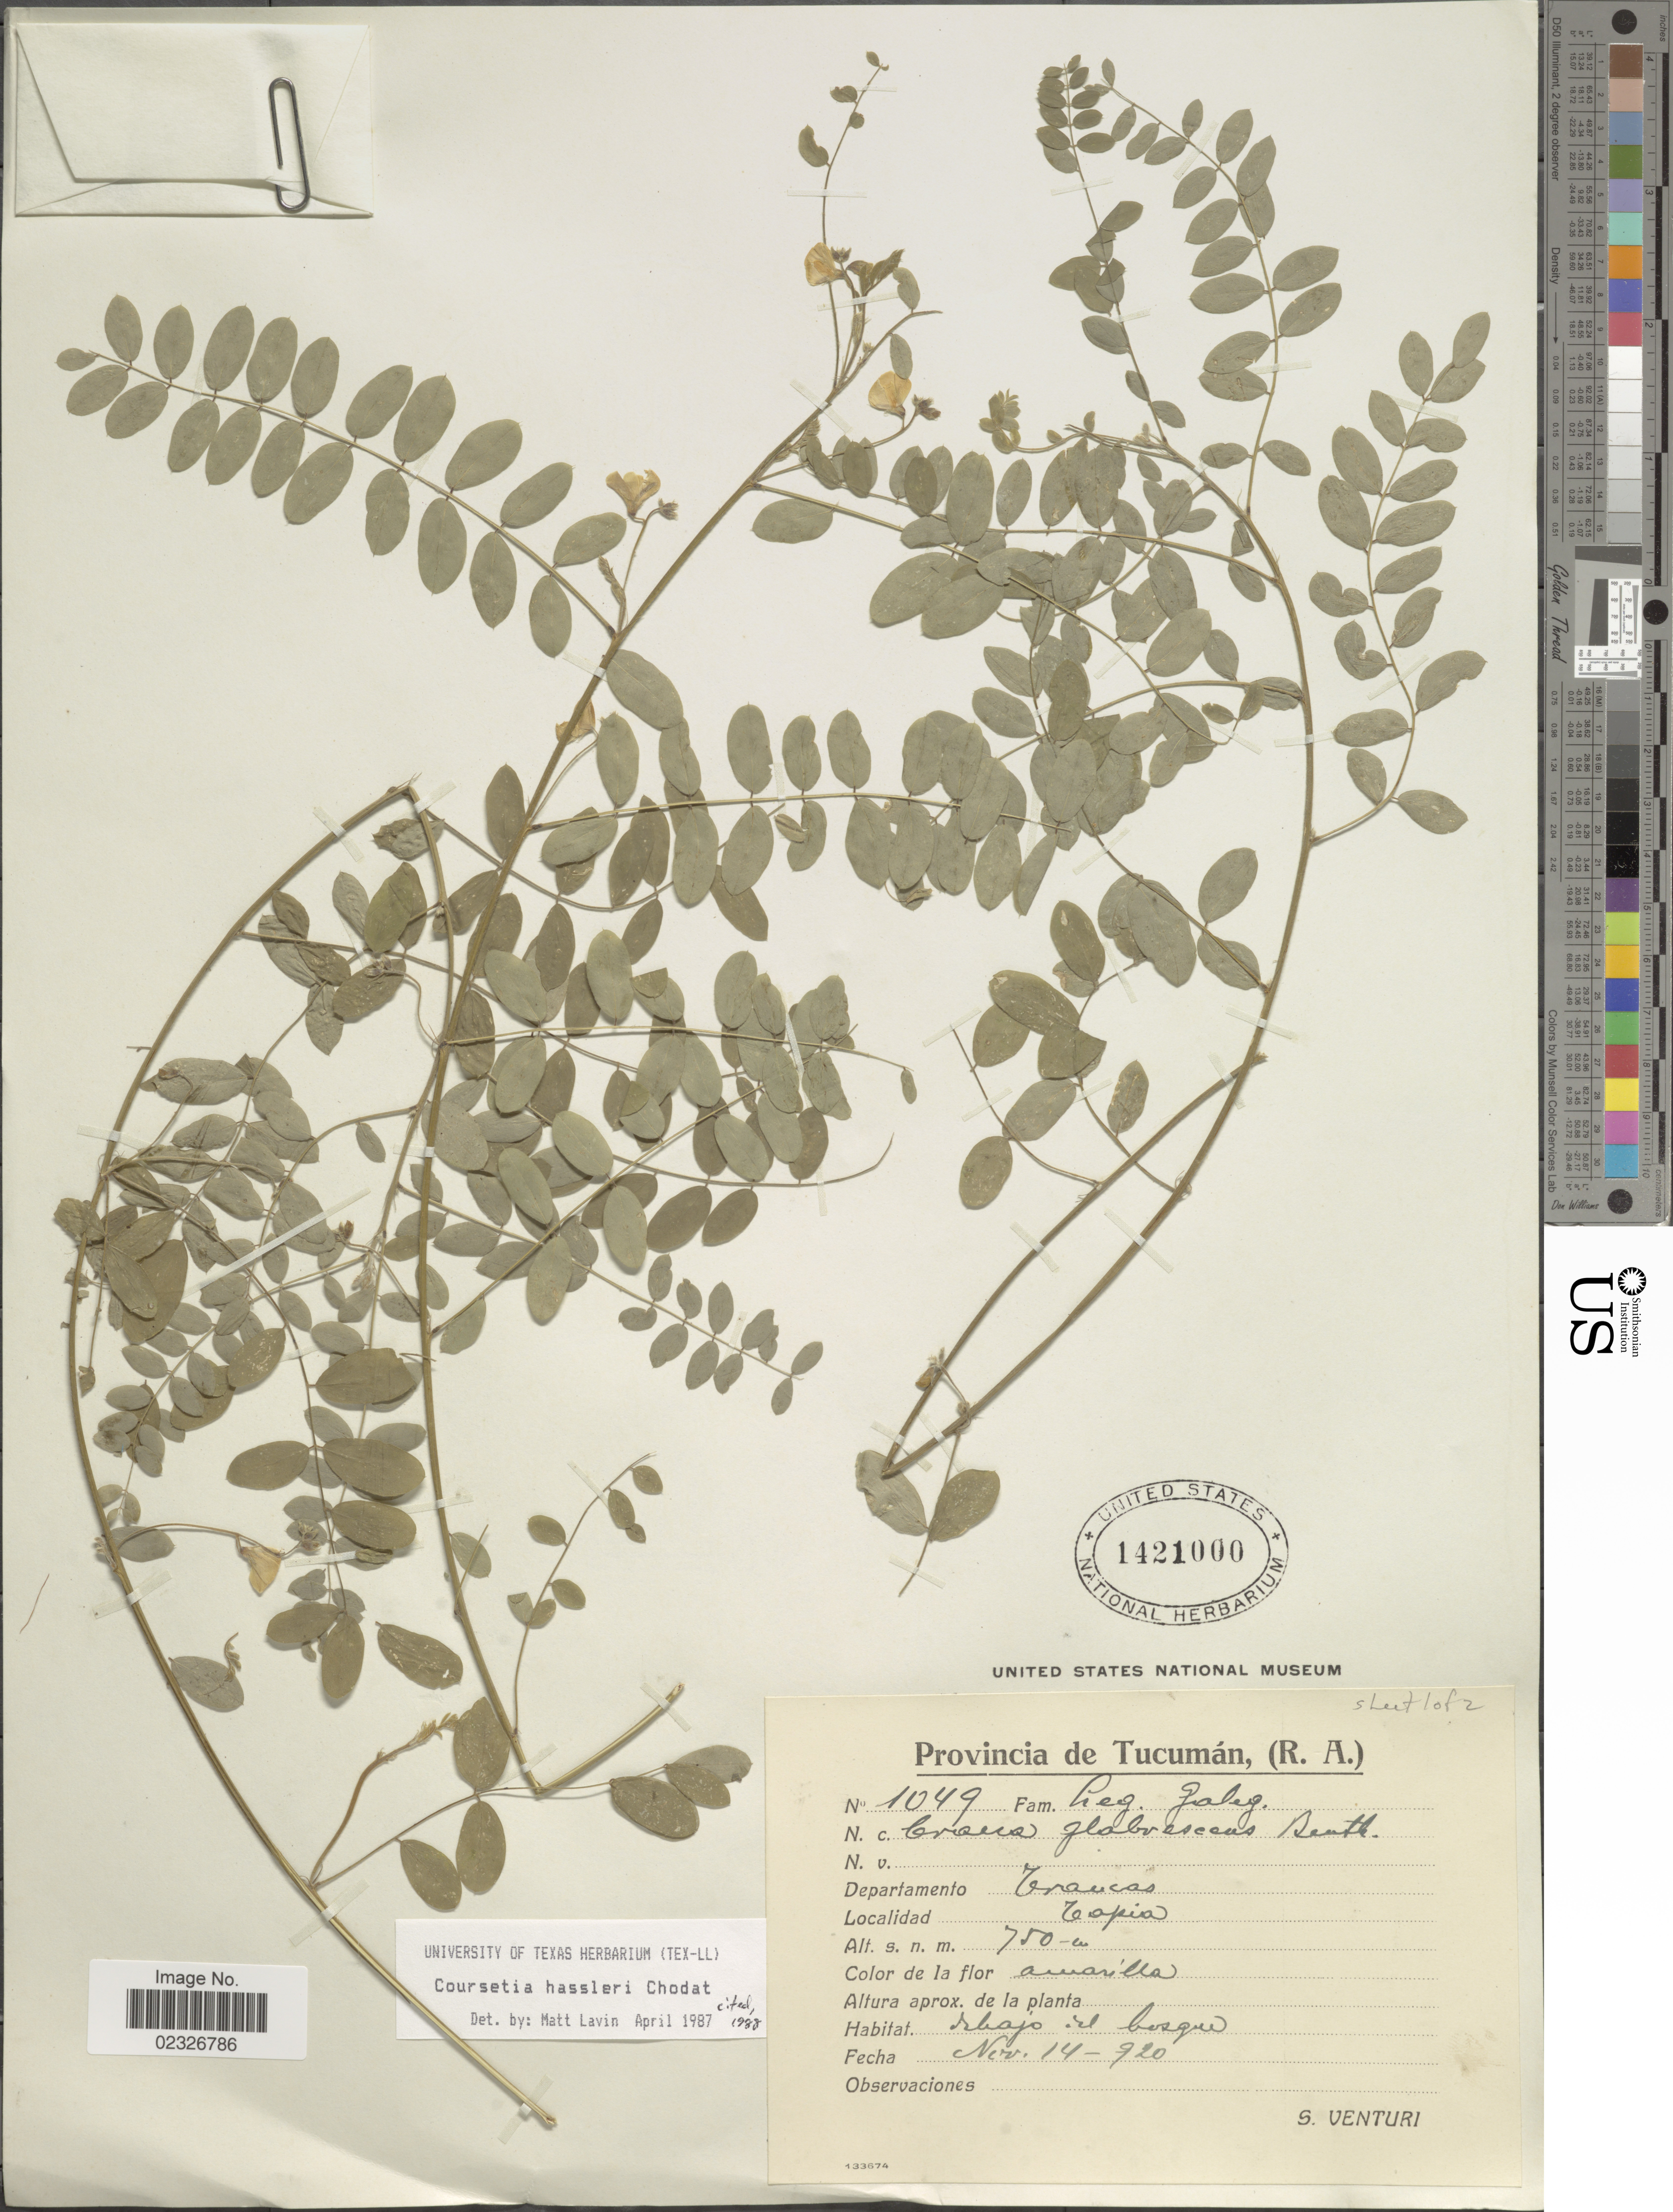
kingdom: Plantae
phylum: Tracheophyta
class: Magnoliopsida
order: Fabales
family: Fabaceae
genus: Coursetia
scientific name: Coursetia hassleri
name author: Chodat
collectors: S. Venturi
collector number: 1049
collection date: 1920-11-14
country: Argentina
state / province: Tucuman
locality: Provincia de Tucumán, (R.A.). Departamento Trancas. Tapia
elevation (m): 750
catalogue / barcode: US 1421000